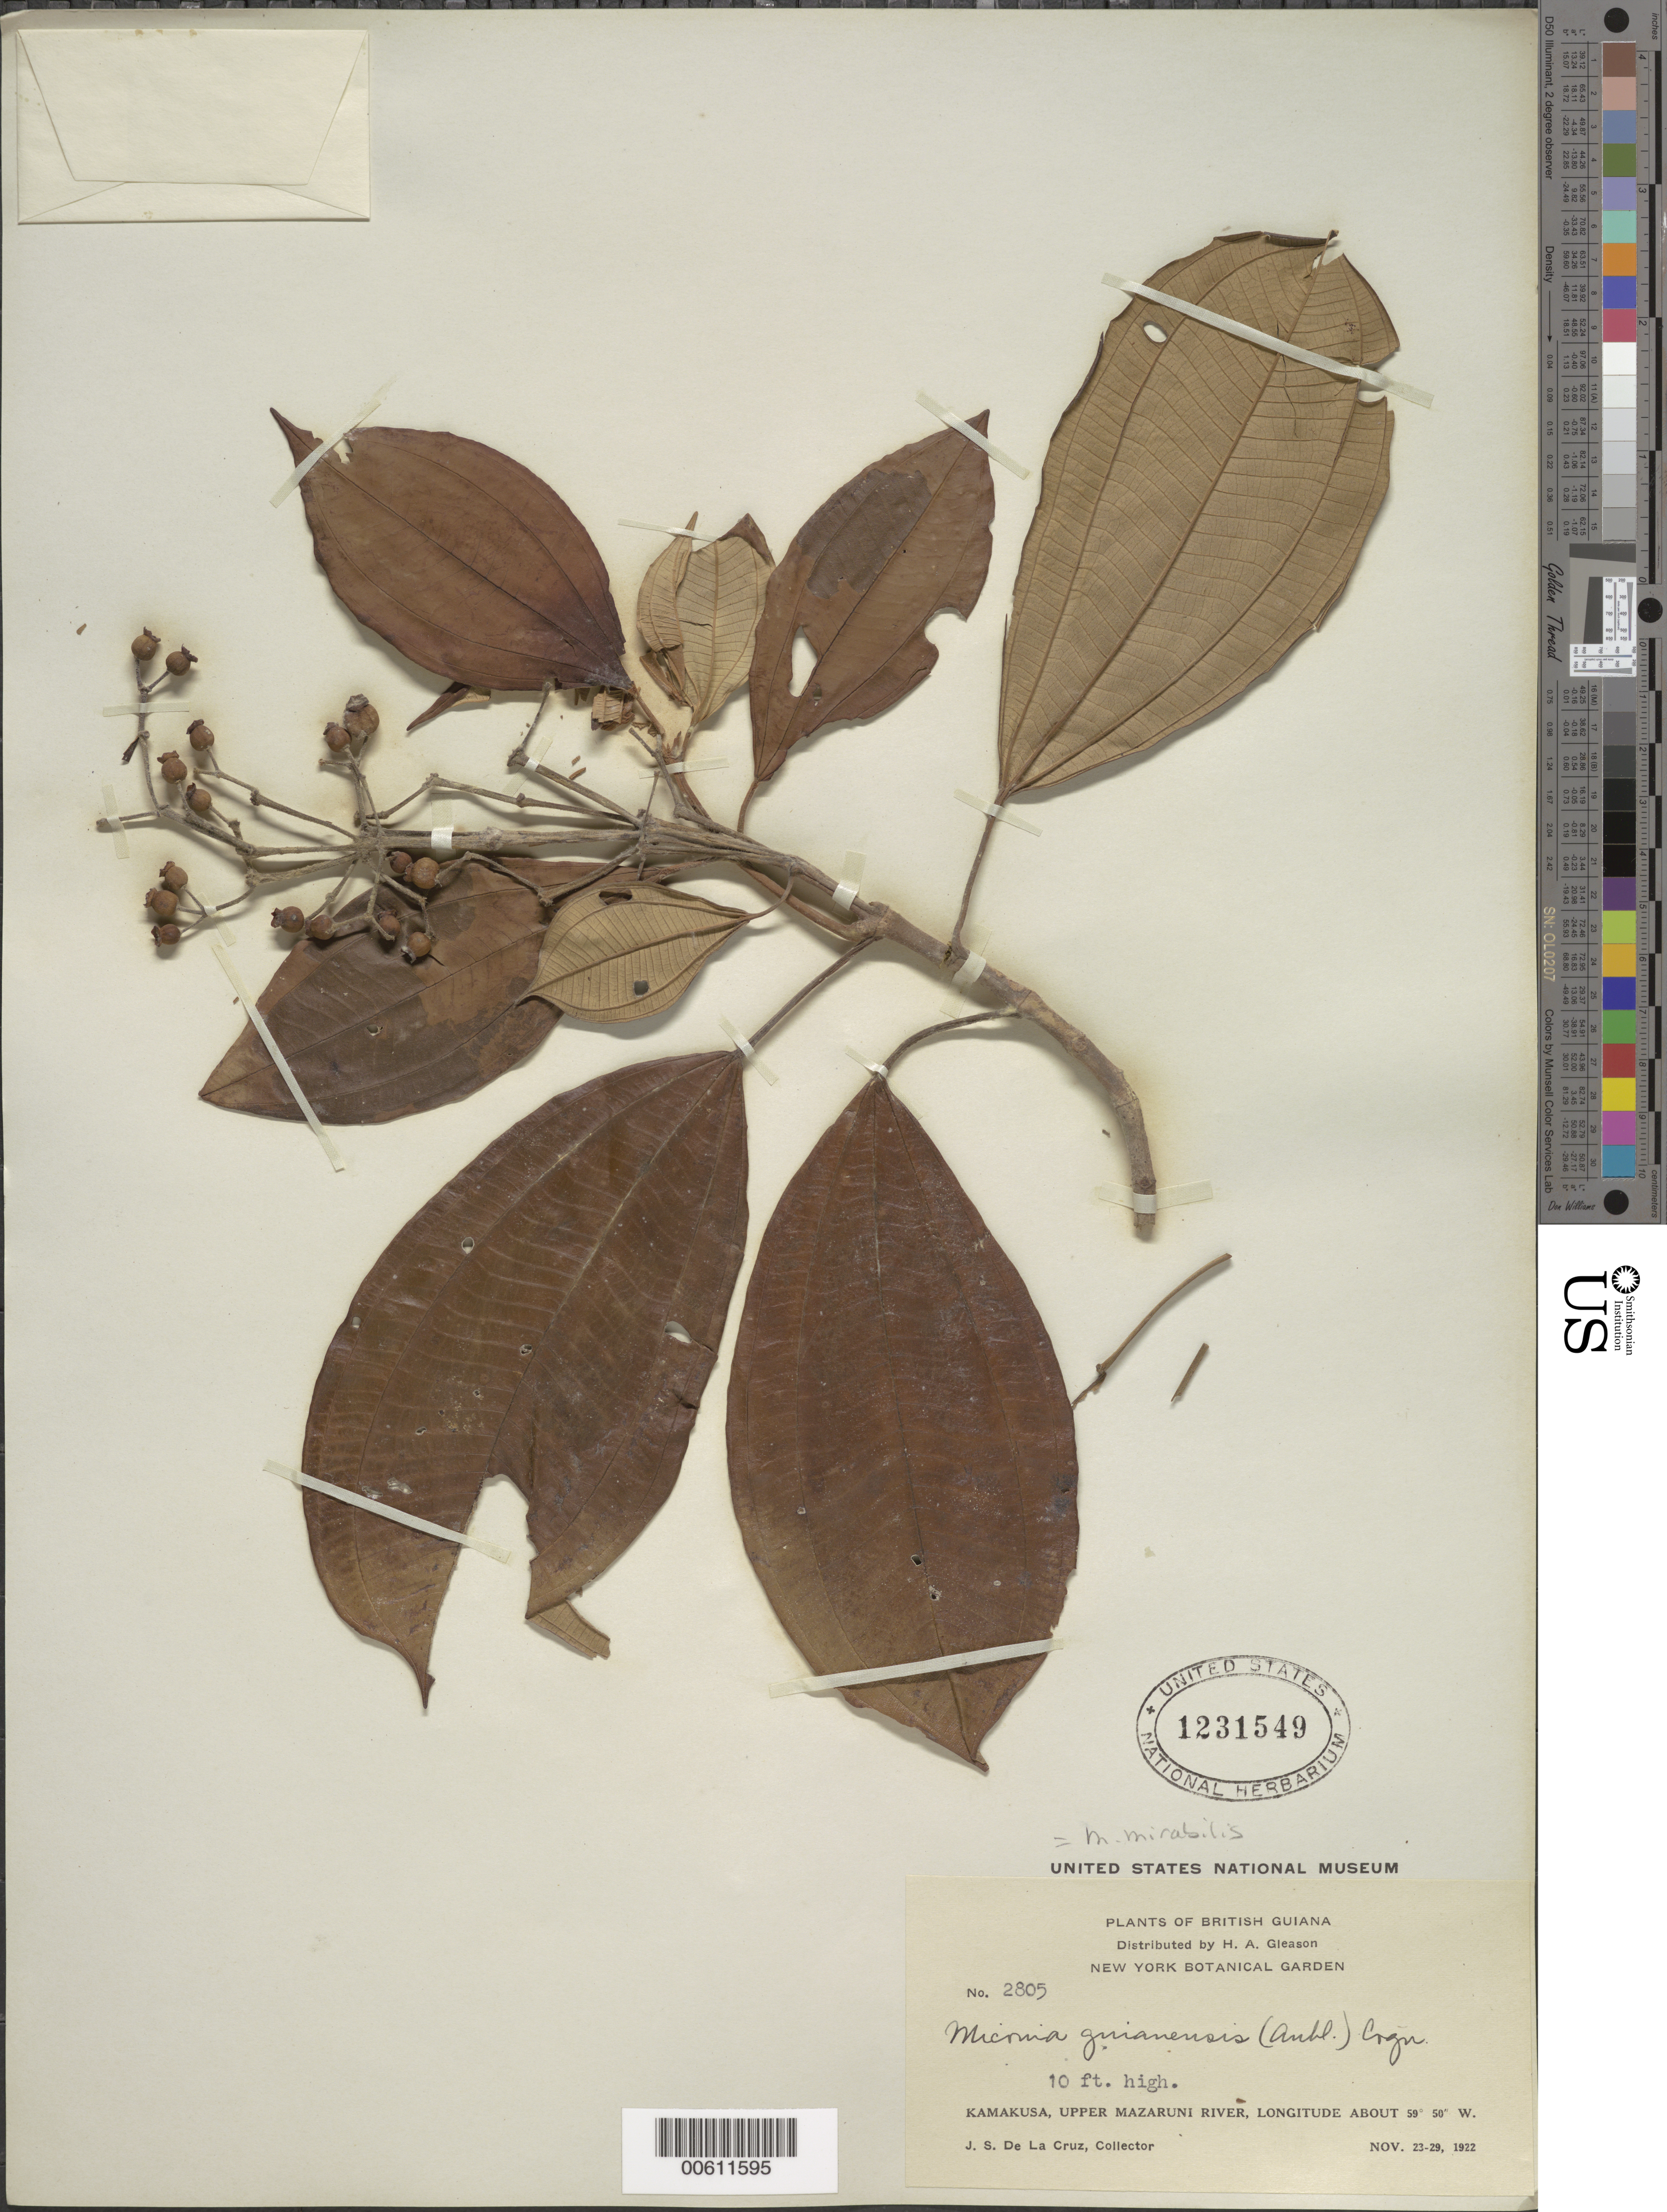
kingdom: Plantae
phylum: Tracheophyta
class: Magnoliopsida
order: Myrtales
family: Melastomataceae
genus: Miconia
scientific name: Miconia mirabilis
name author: (Aubl.) L.O. Williams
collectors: J. S. de la Cruz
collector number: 2805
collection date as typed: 23-Nov-22 to 29-Nov-22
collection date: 1922-11-23/1922-11-29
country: Guyana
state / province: Cuyuni-Mazaruni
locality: Kamakusa, Upper Mazaruni R.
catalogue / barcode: US 1231549